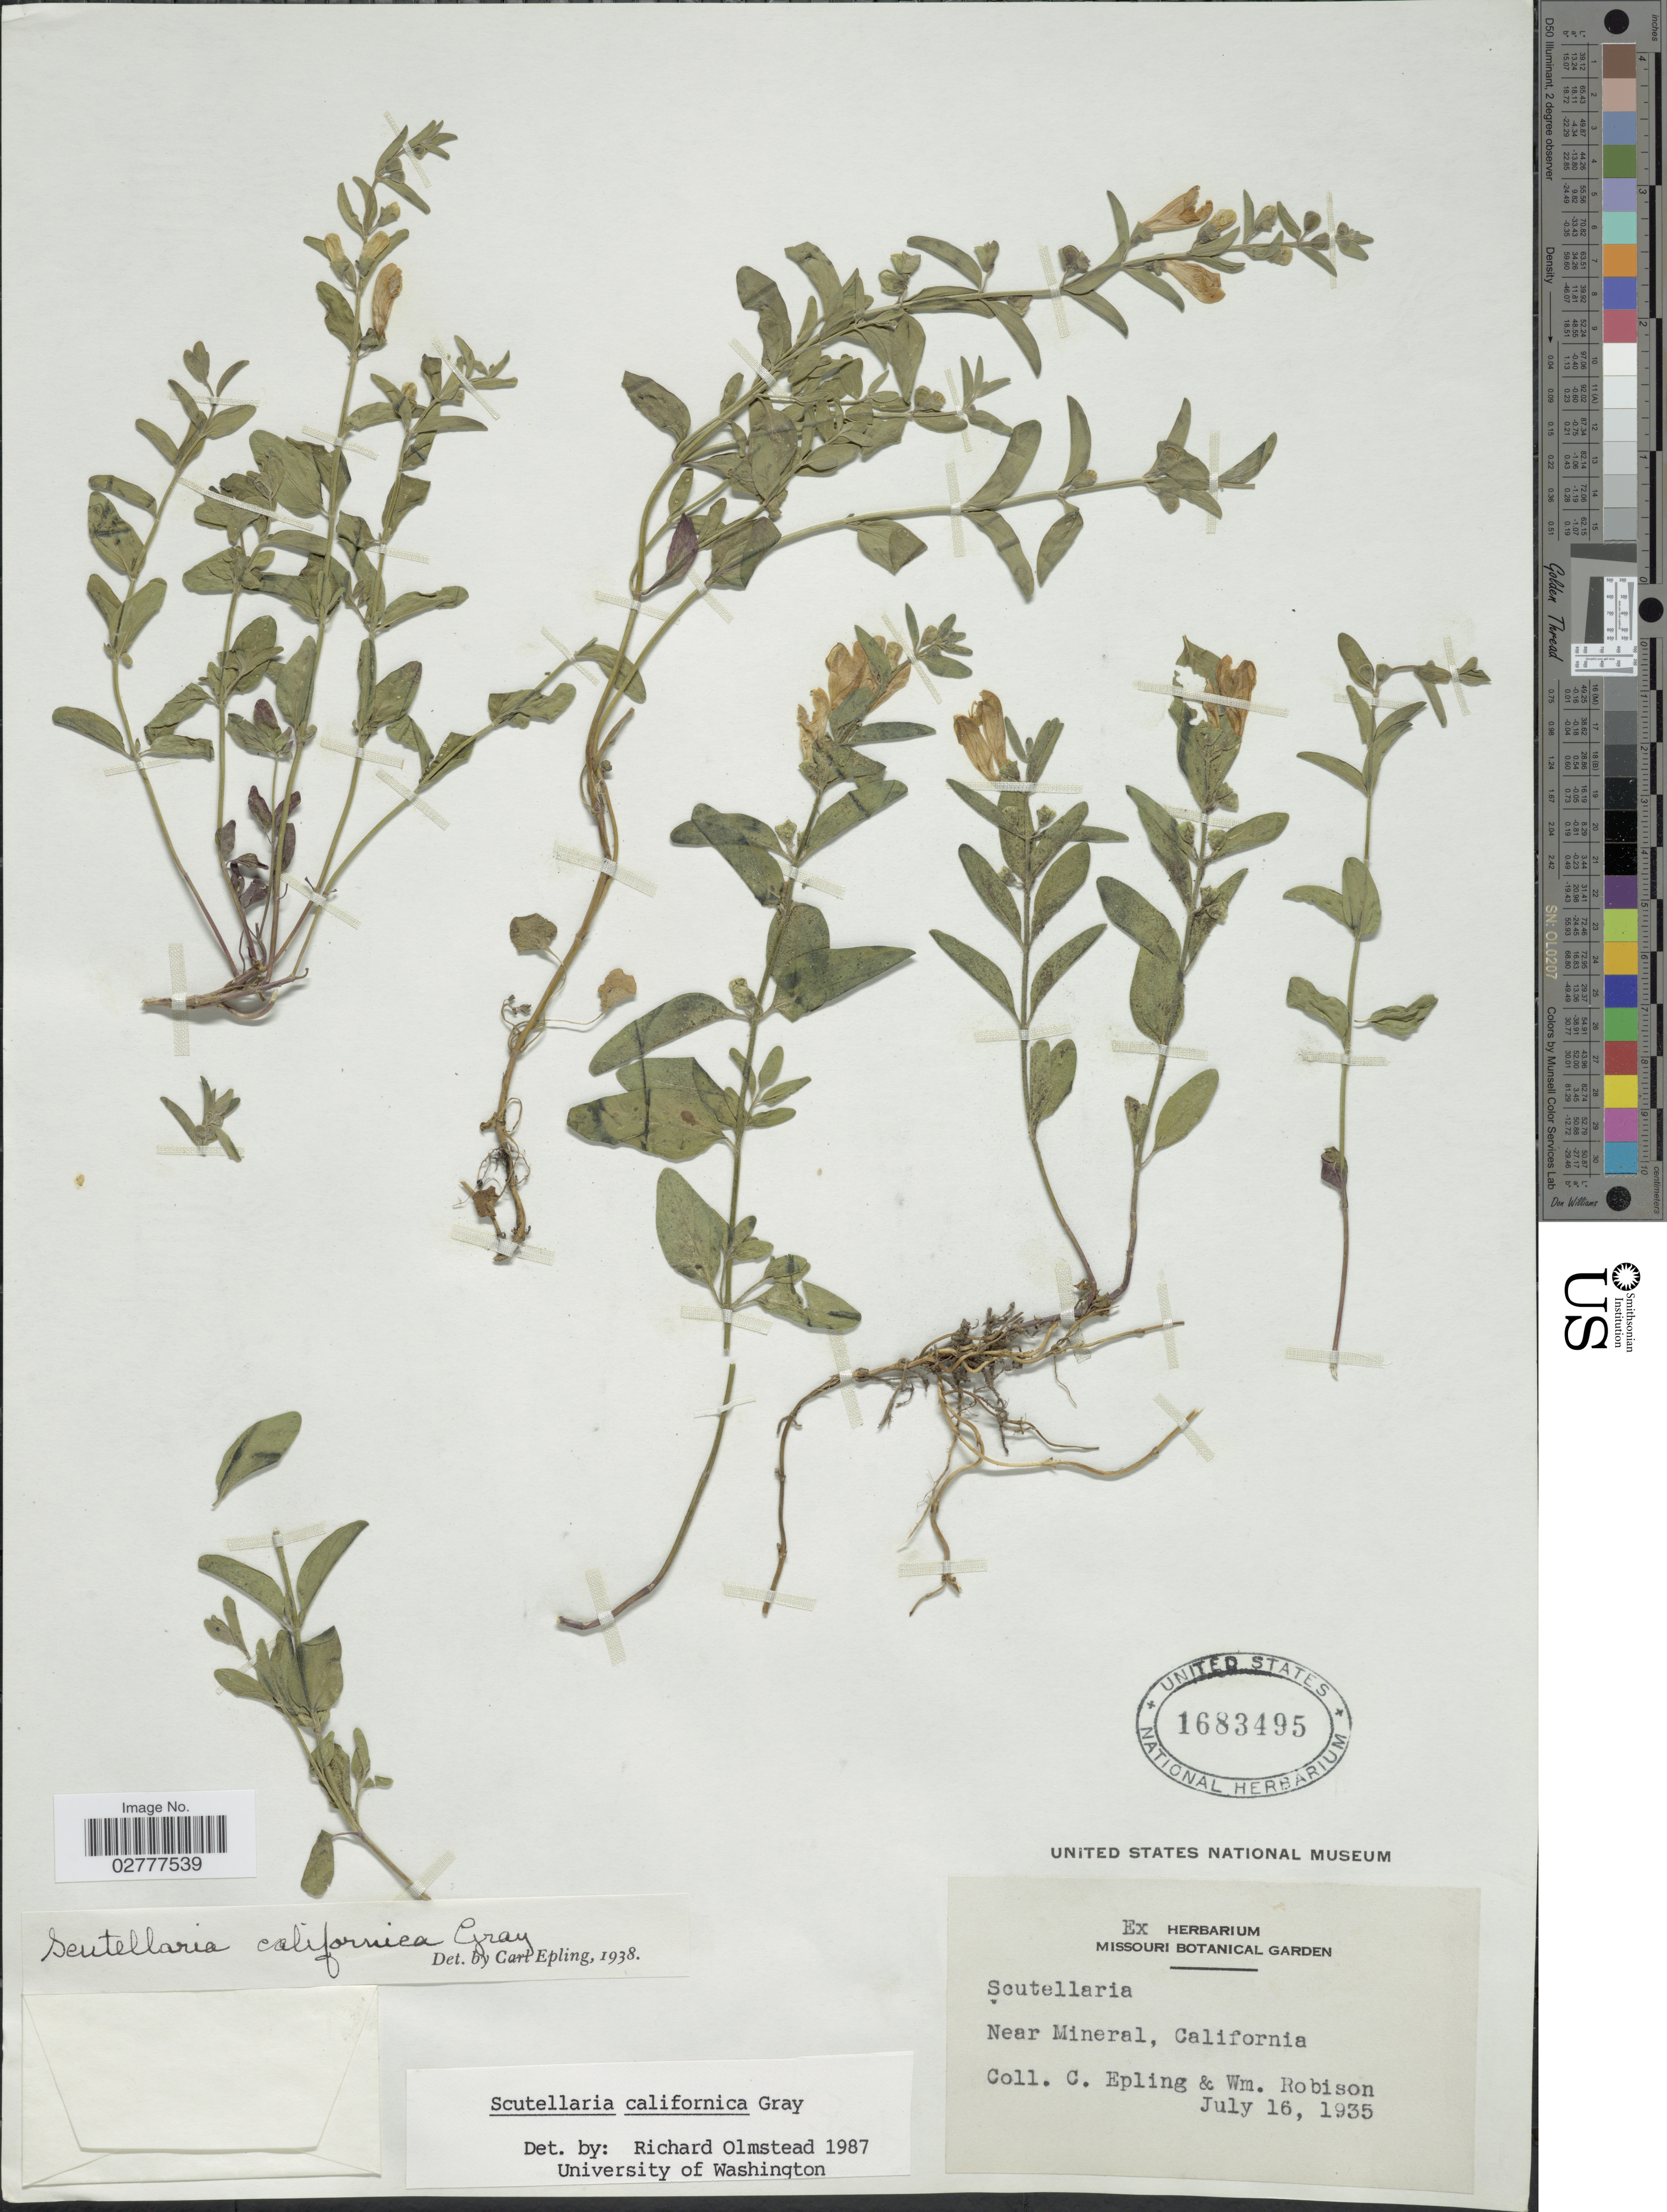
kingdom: Plantae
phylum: Tracheophyta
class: Magnoliopsida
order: Lamiales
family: Lamiaceae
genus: Scutellaria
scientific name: Scutellaria californica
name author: A. Gray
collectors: C. C. Epling & W. Robinson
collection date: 1935-07-16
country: United States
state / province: California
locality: Near Mineral.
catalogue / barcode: US 1683495